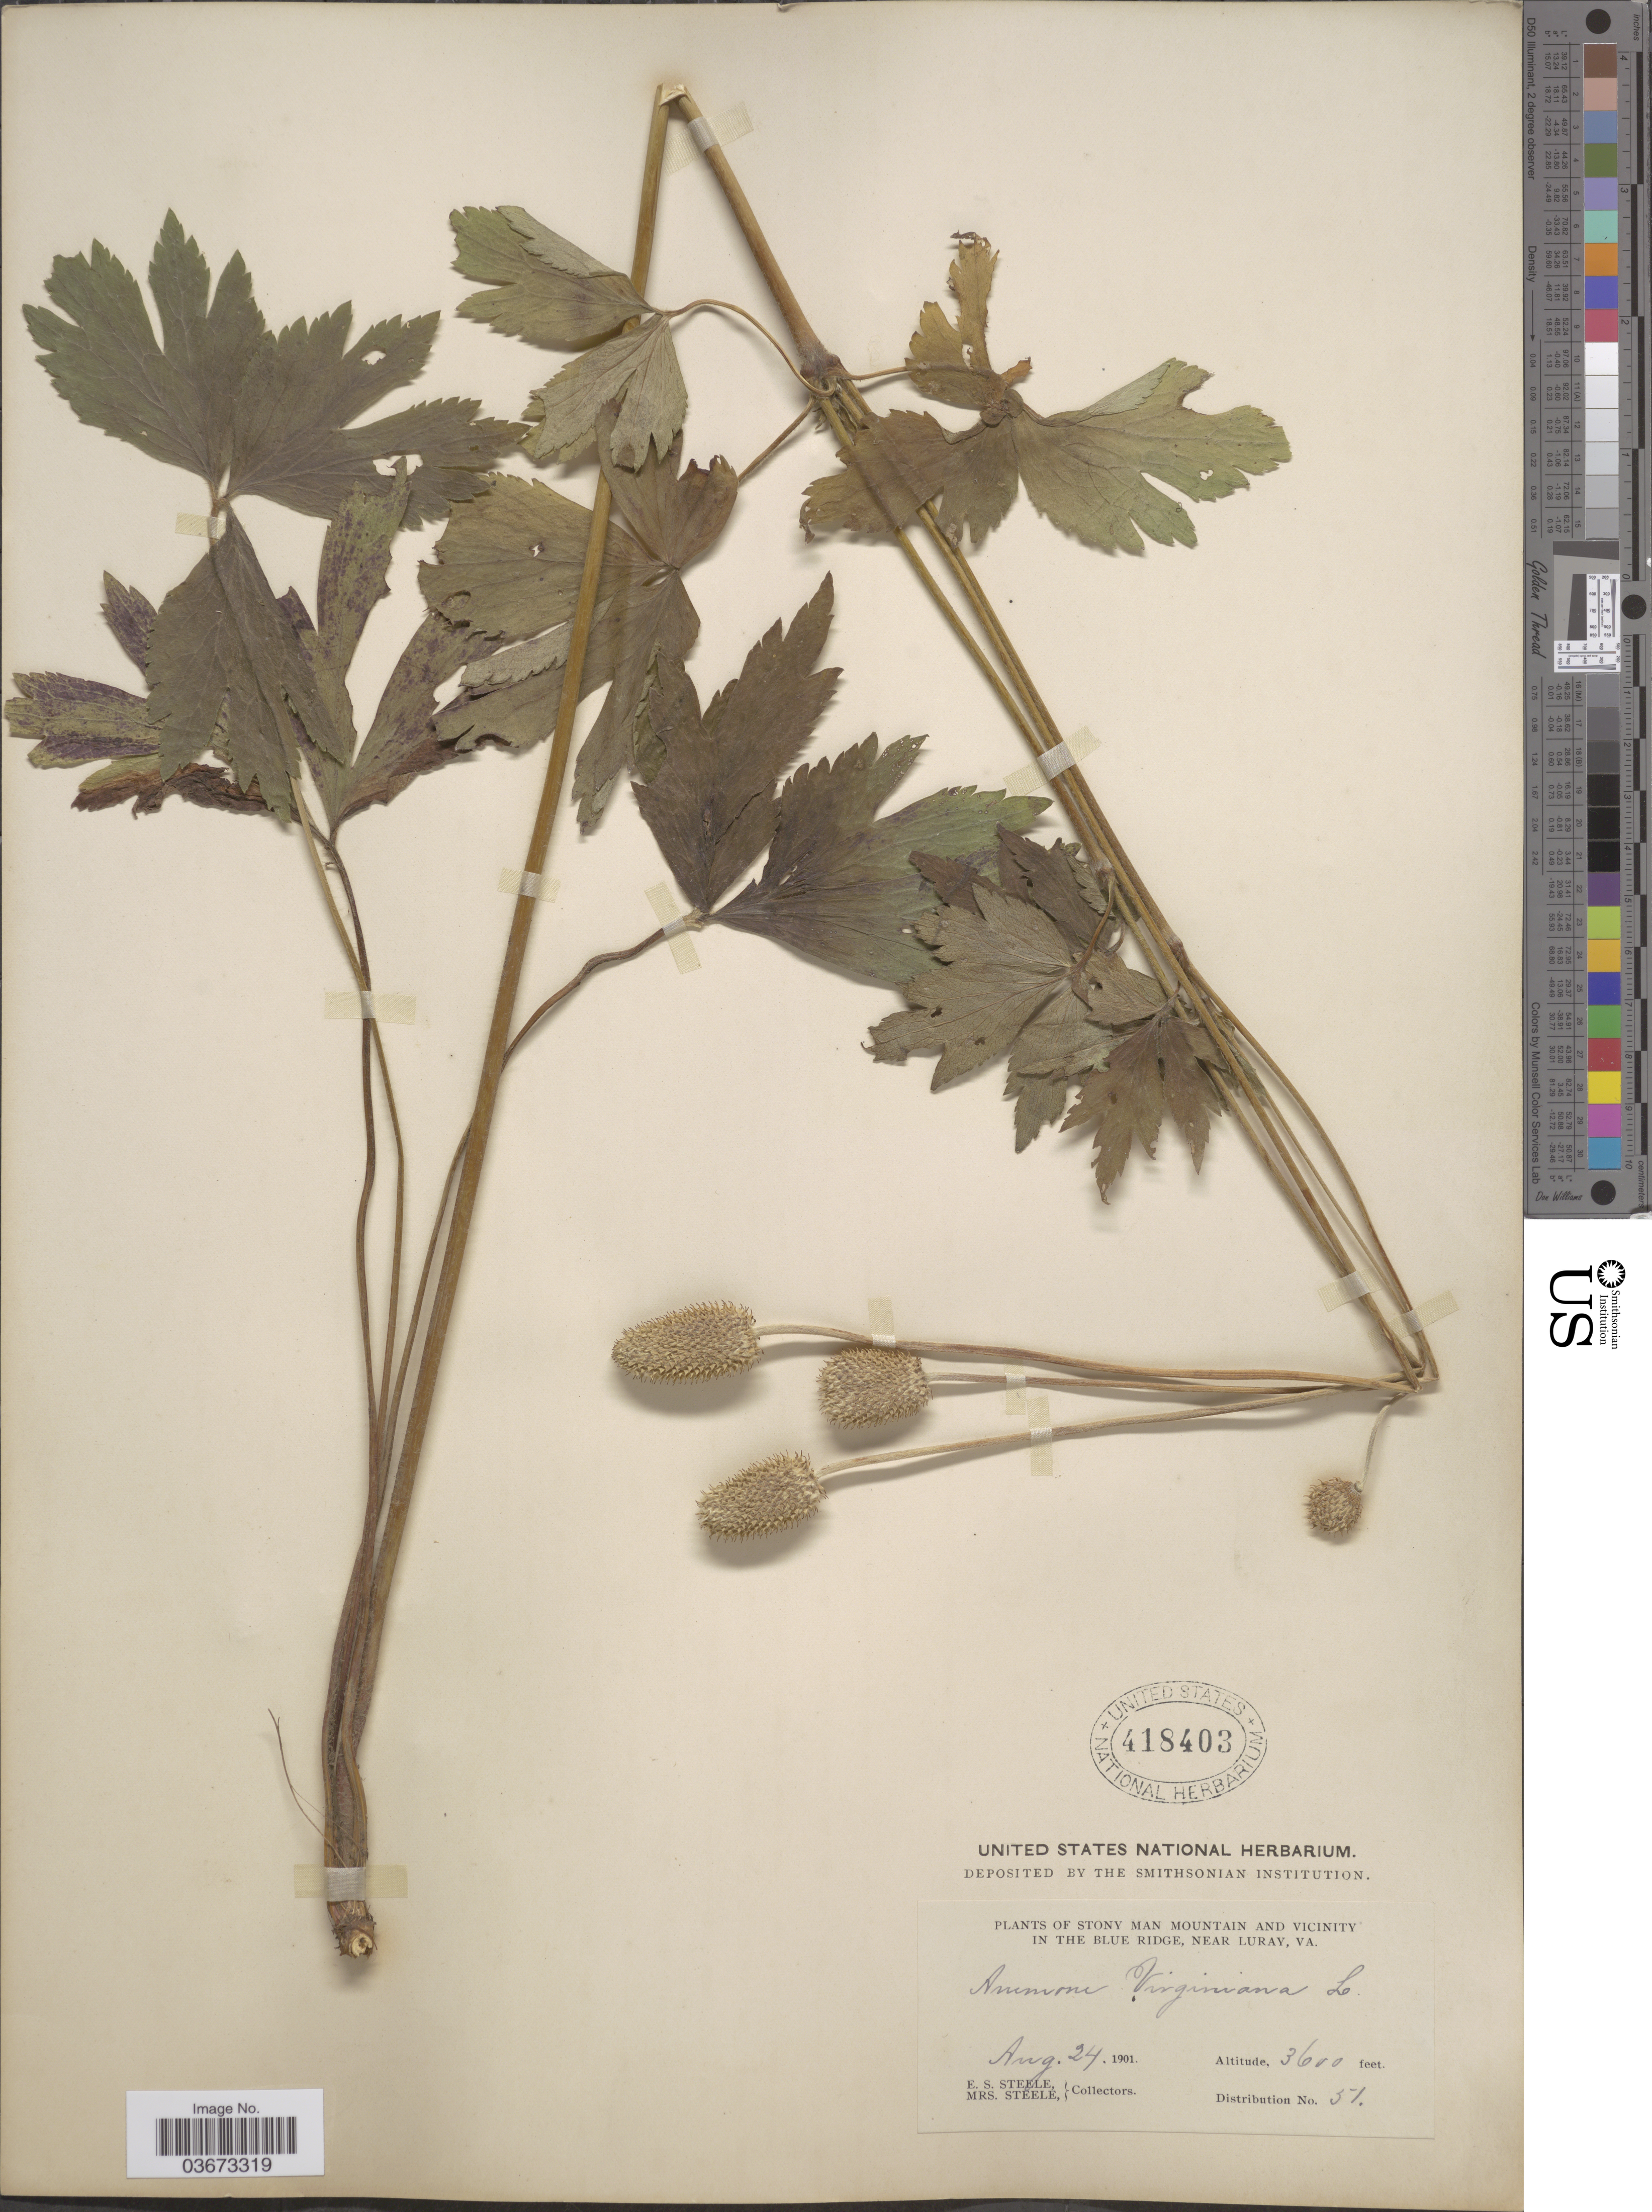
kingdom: Plantae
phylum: Tracheophyta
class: Magnoliopsida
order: Ranunculales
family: Ranunculaceae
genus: Anemone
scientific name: Anemone virginiana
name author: L.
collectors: E. Steele & Mrs. E. S. Steele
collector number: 51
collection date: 1901-08-24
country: United States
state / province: Virginia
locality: Stony Man Mountain and Vicinity. In the Blue Ridge, near Luray.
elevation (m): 1097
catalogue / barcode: US 418403